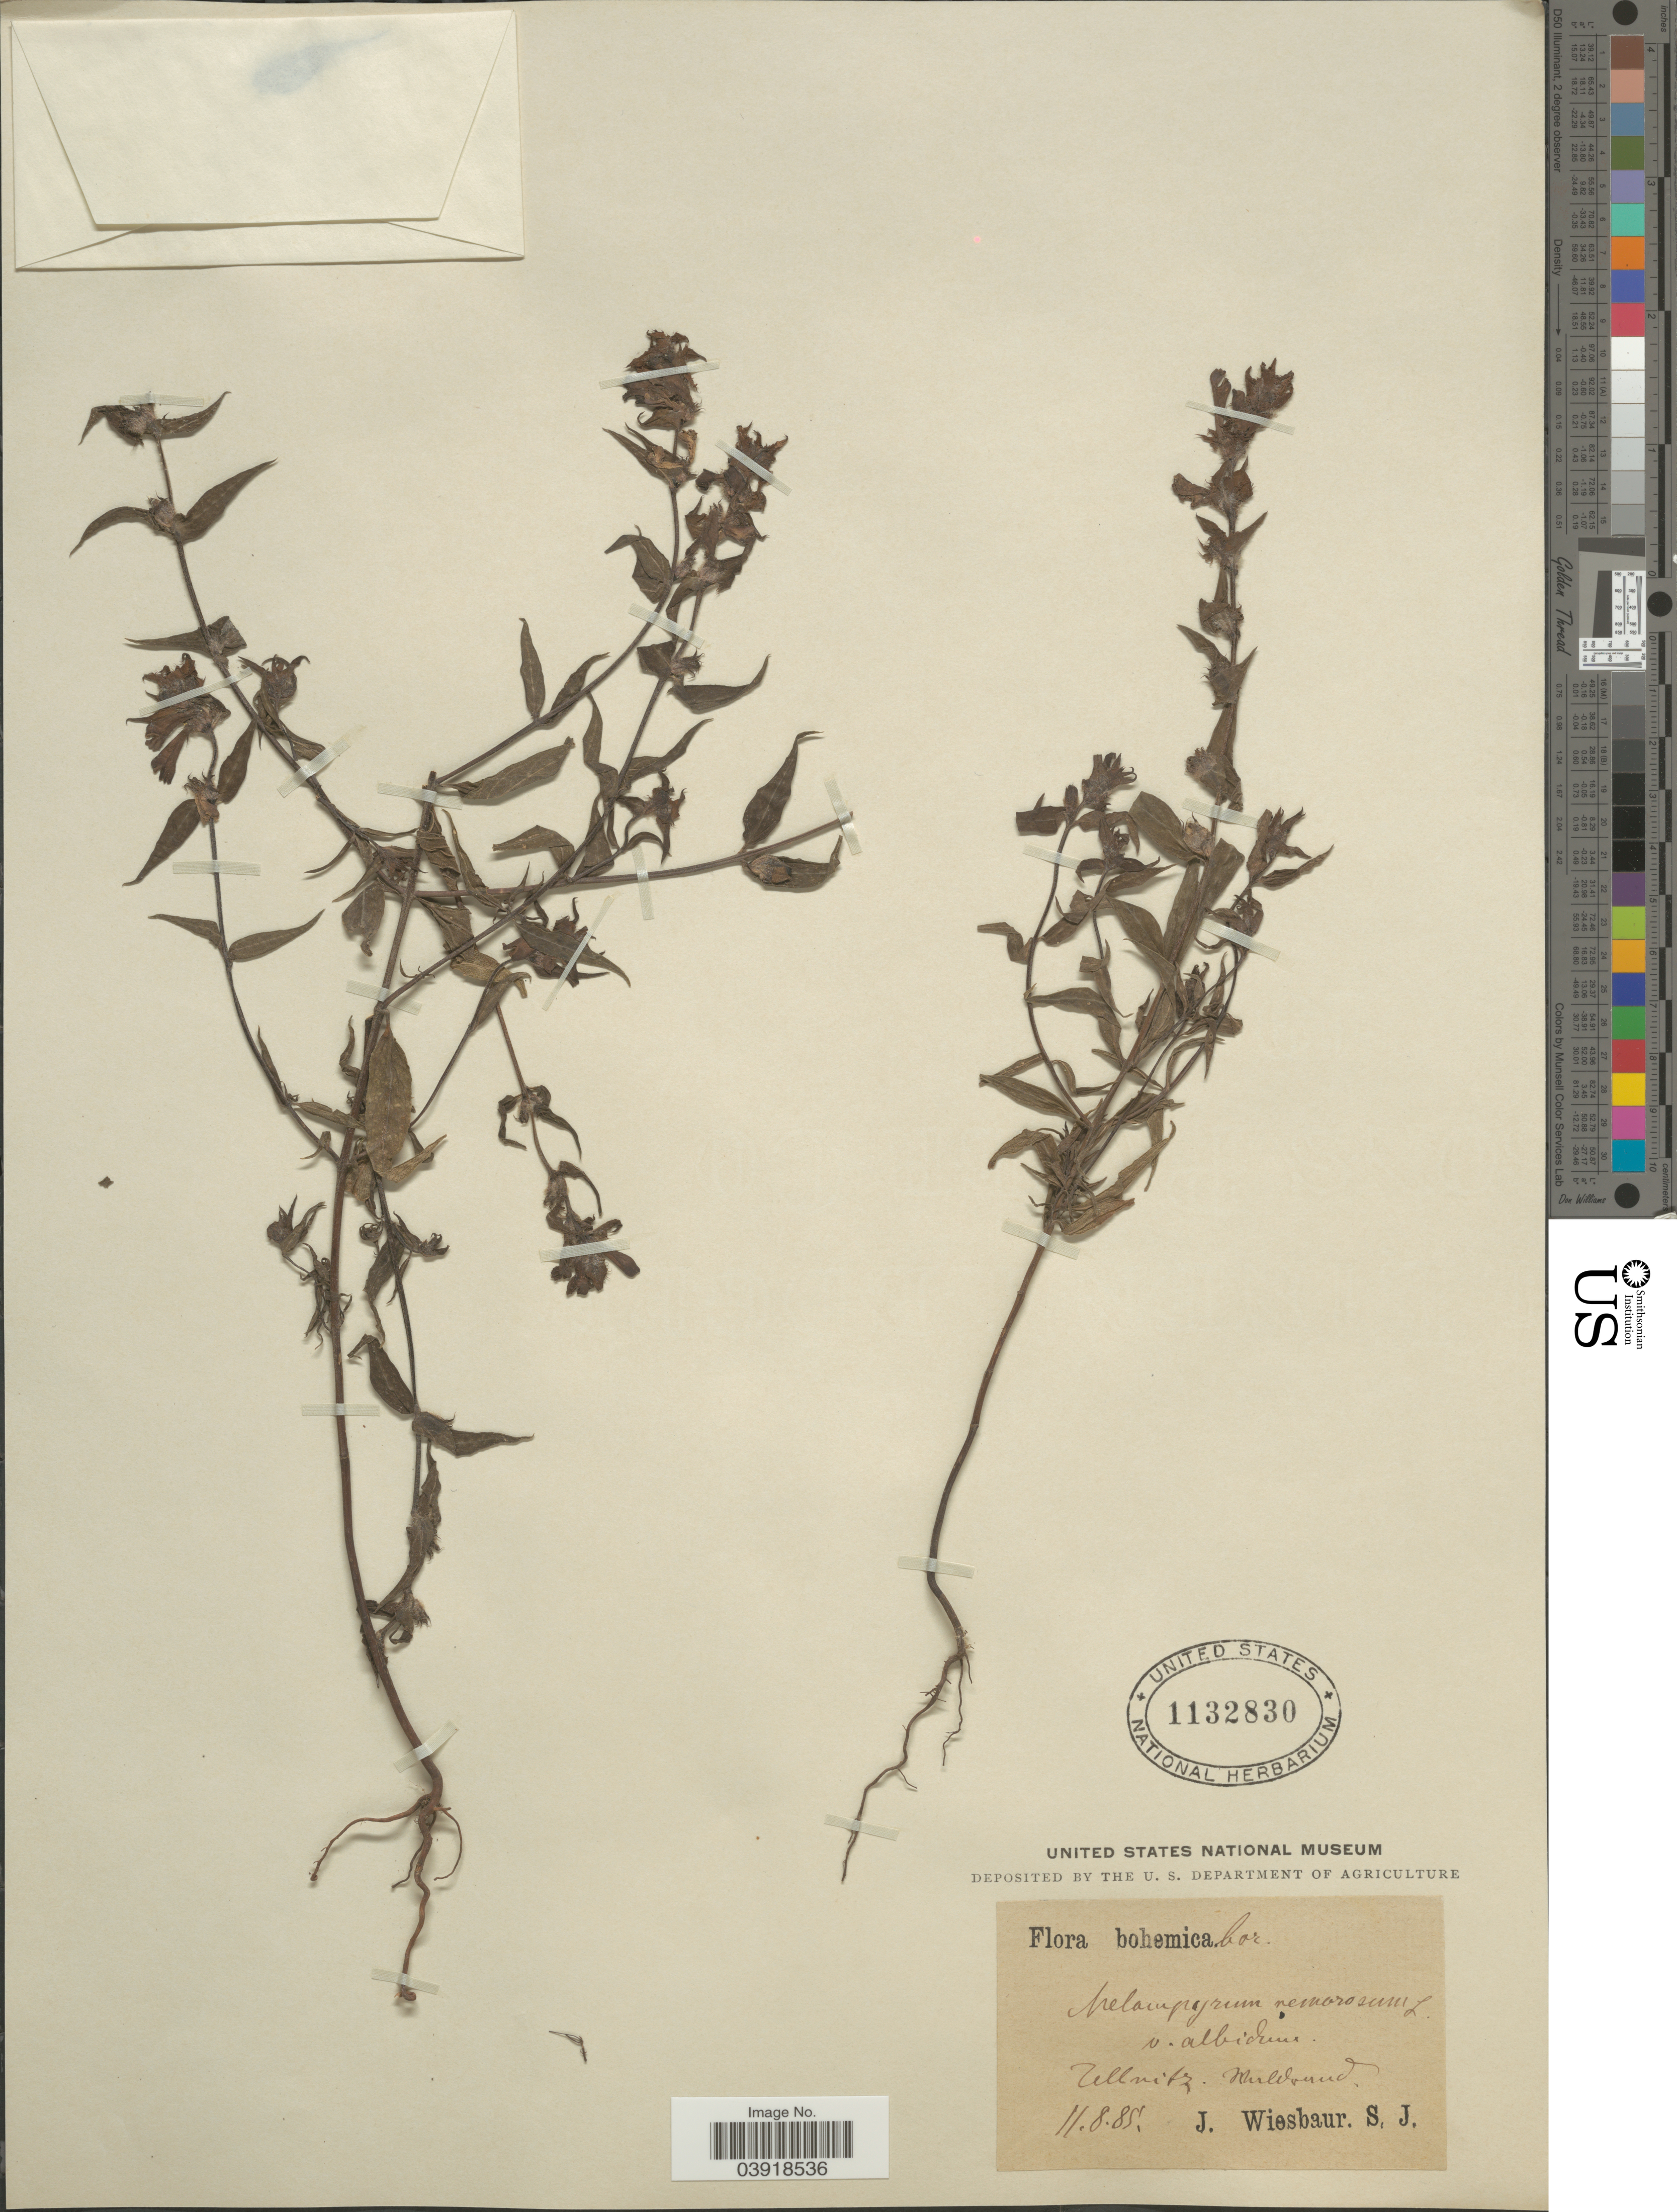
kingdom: Plantae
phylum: Tracheophyta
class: Magnoliopsida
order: Lamiales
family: Orobanchaceae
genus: Melampyrum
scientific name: Melampyrum nemorosum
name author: Baumg.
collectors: J. Wiesbaur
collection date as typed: Transcribed d/m/y: 11/8/85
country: Czechia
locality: Bohemica. bor. Tellnitz. Mirldound. [interpreted]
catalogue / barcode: US 1132830